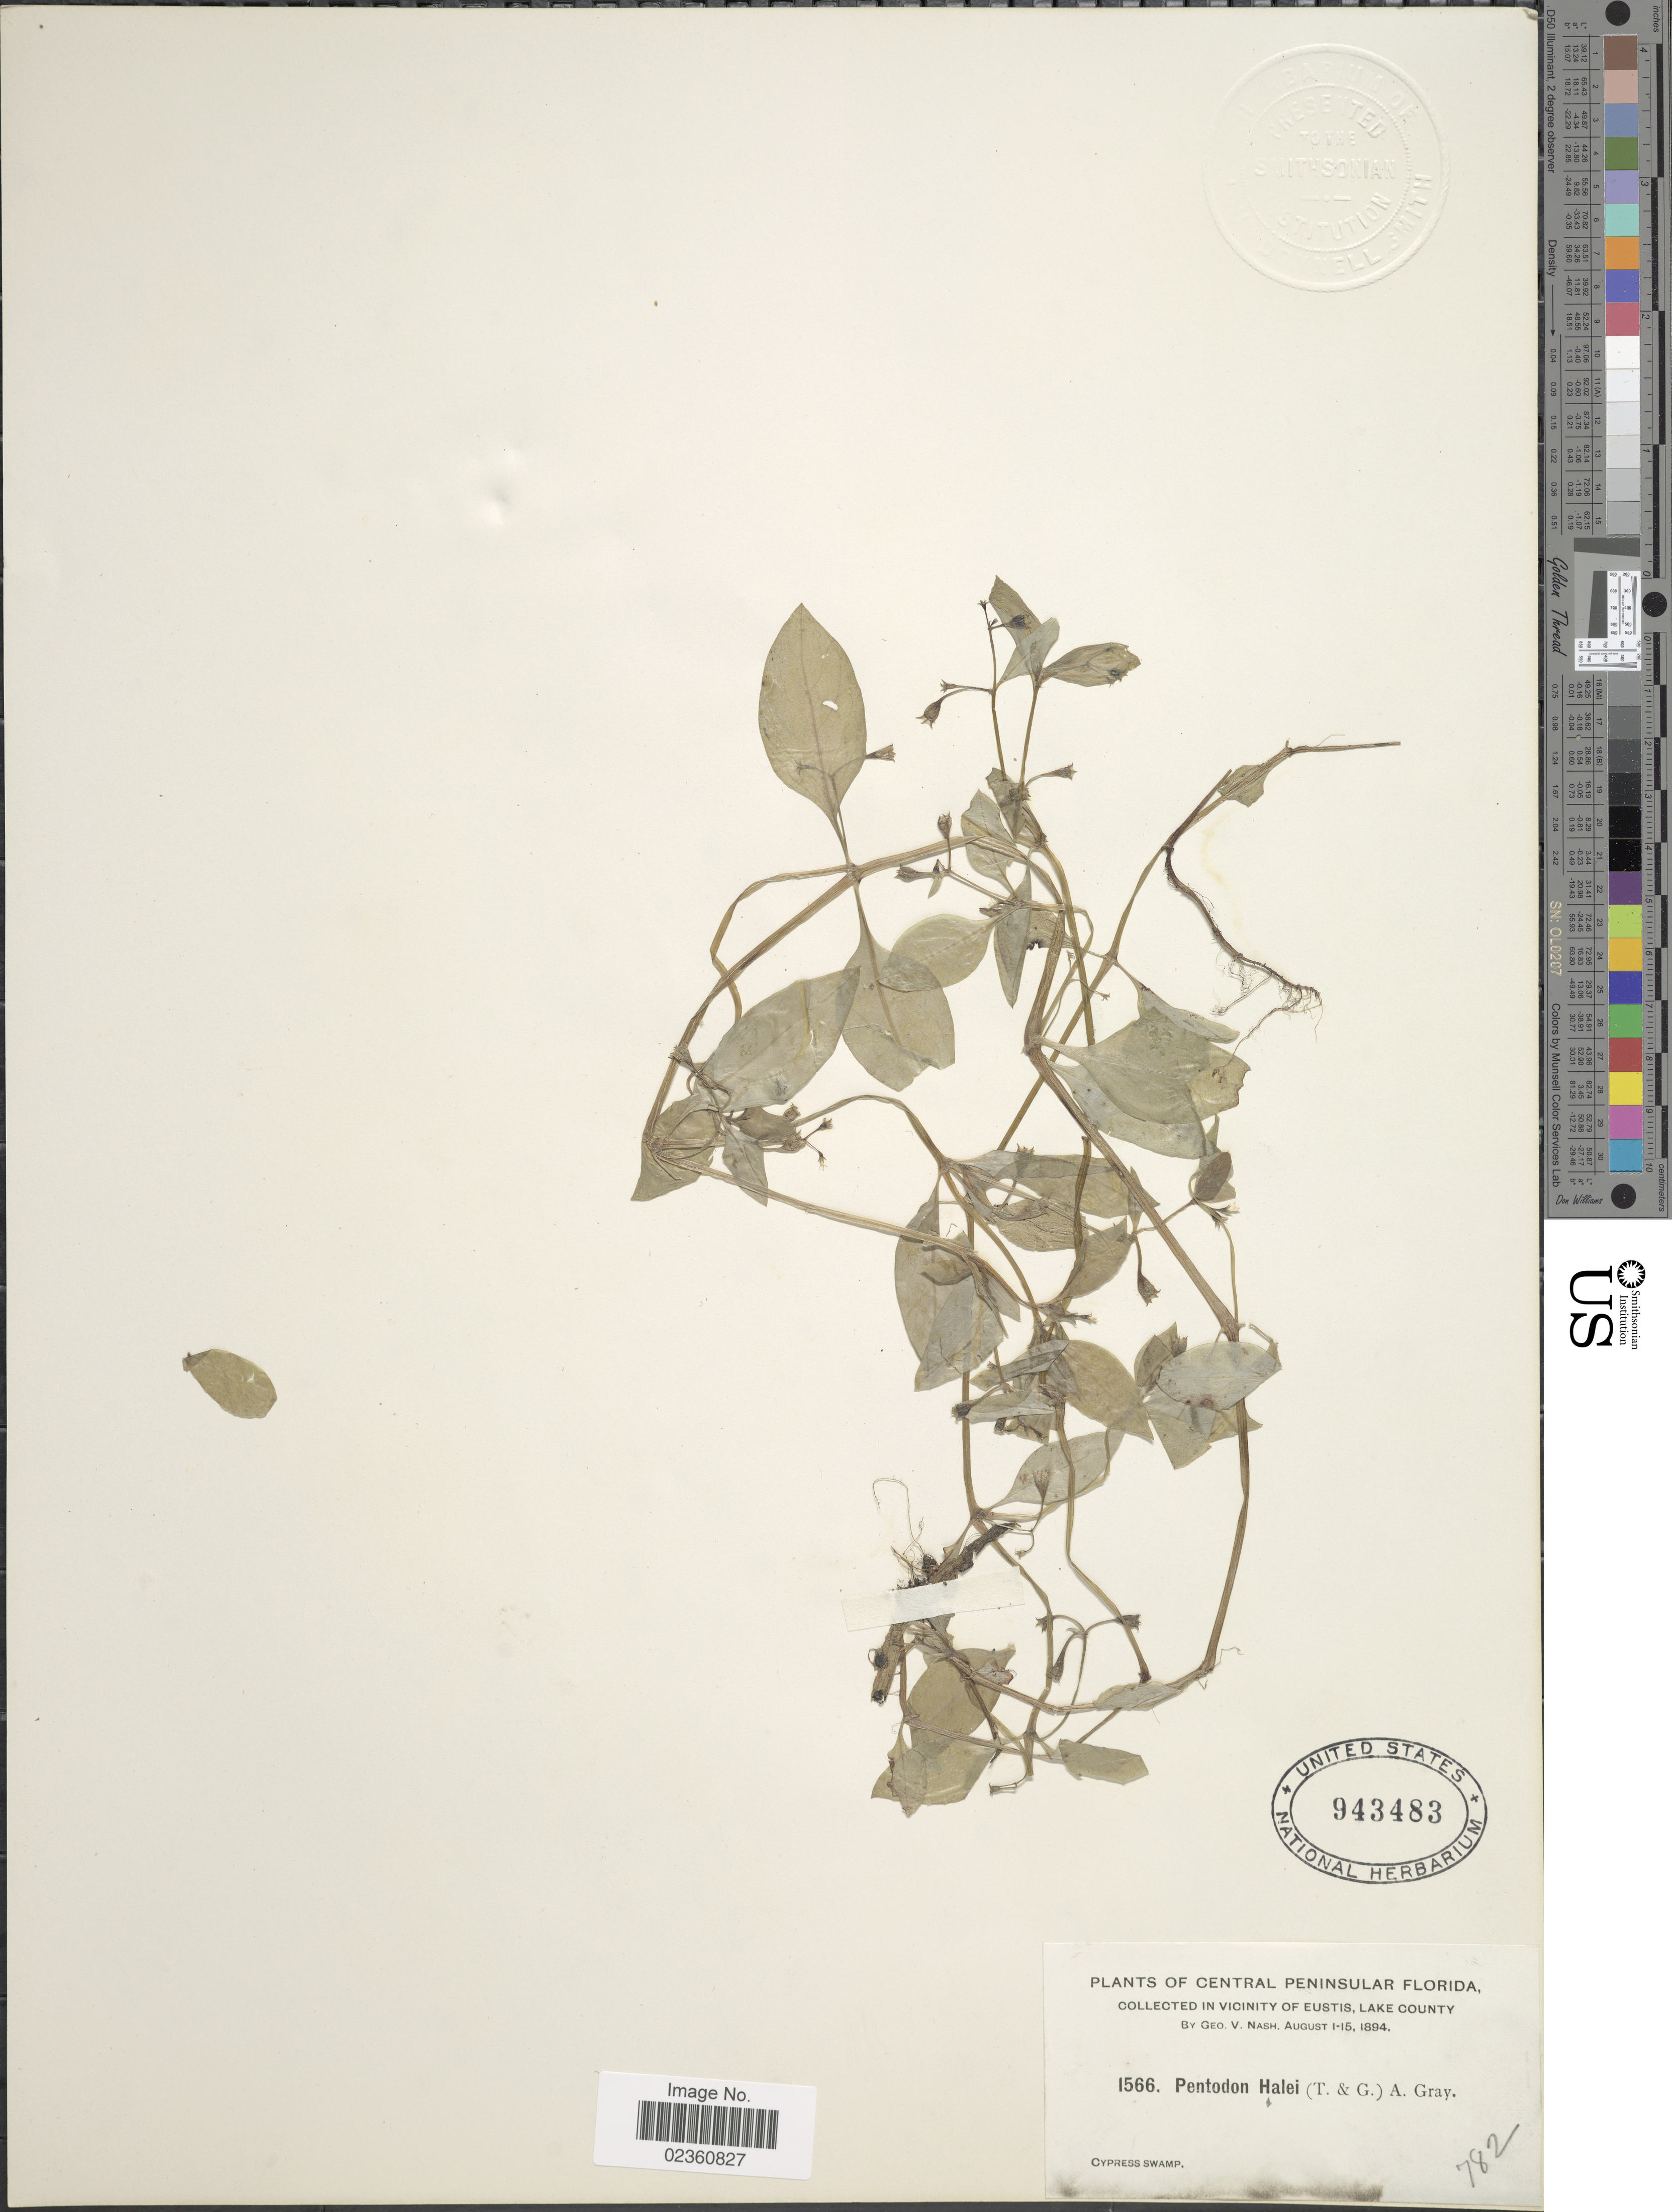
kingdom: Plantae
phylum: Tracheophyta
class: Magnoliopsida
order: Gentianales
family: Rubiaceae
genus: Pentodon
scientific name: Pentodon halei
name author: A. Gray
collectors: G. V. Nash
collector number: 1566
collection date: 1894-08-01/1894-08-15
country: United States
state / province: Florida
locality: Central Peninsular Florida, in vicinity of Eustis, Lake County, Cypress Swamp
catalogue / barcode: US 943483